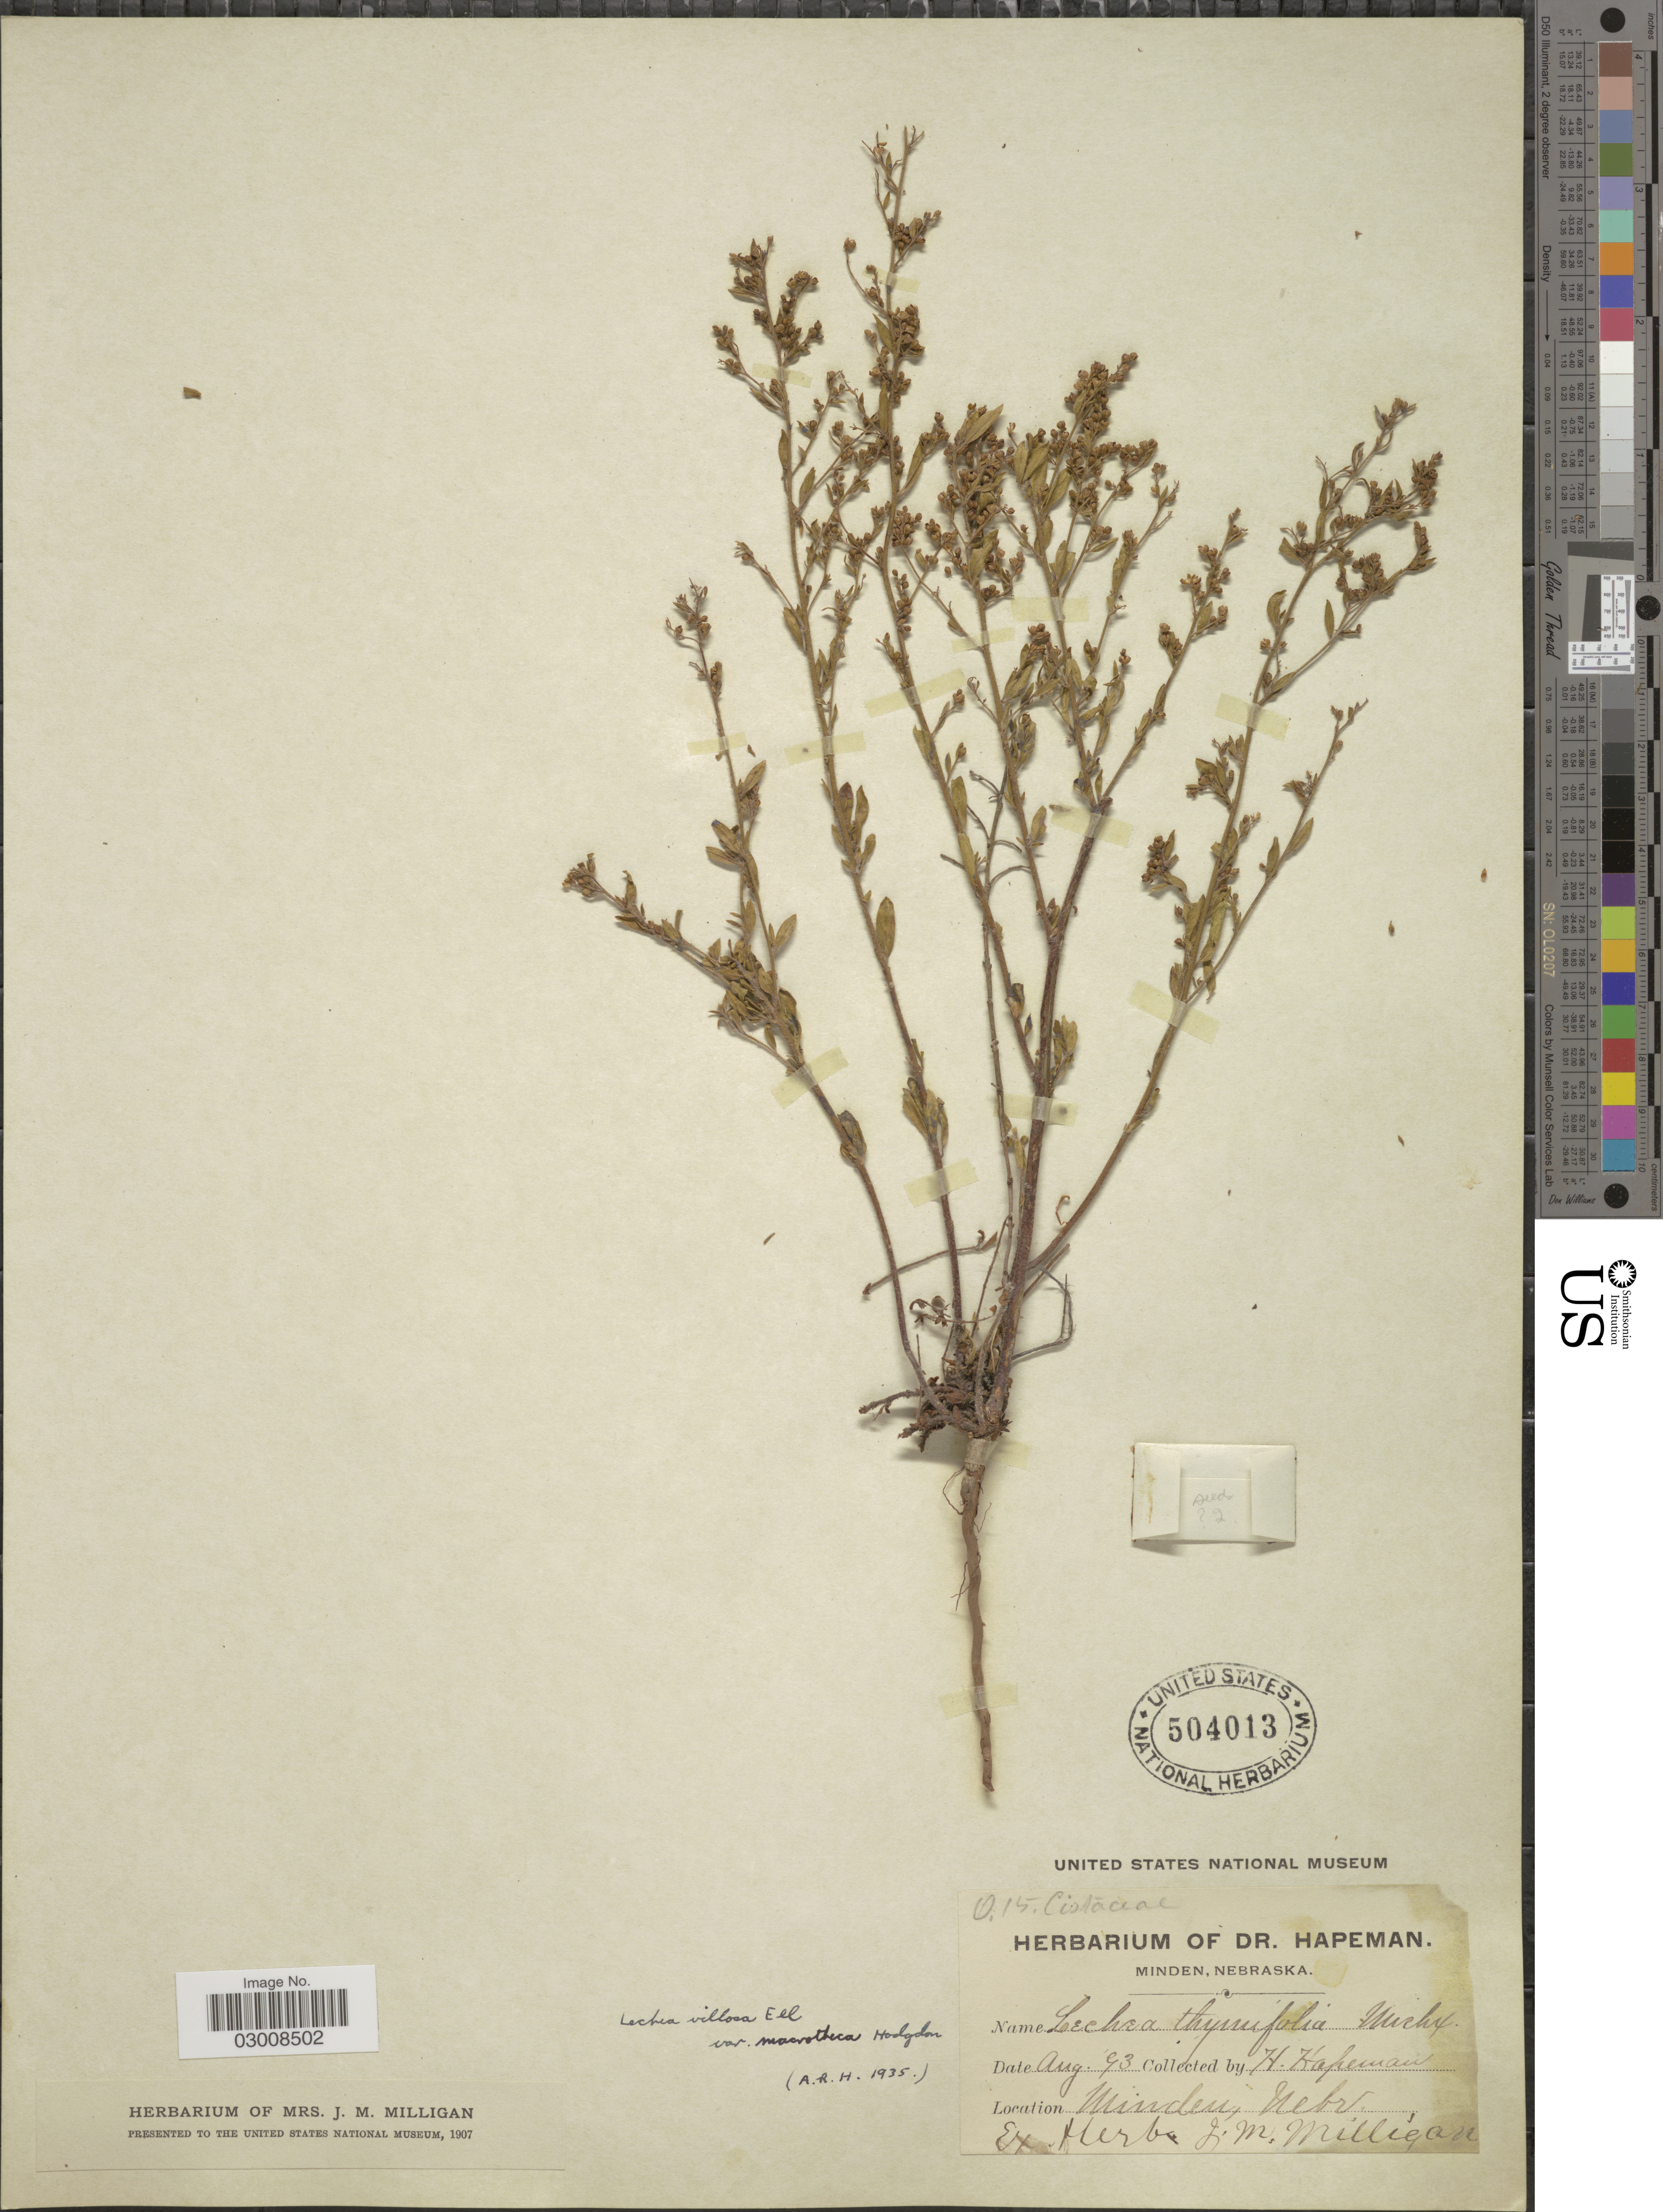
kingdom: Plantae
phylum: Tracheophyta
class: Magnoliopsida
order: Malvales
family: Cistaceae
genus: Lechea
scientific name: Lechea villosa var. macrotheca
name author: Hodgdon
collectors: H. Hapeman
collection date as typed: Transcribed d/m/y: /8/93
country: United States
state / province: Nebraska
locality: Minden.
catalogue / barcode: US 504013